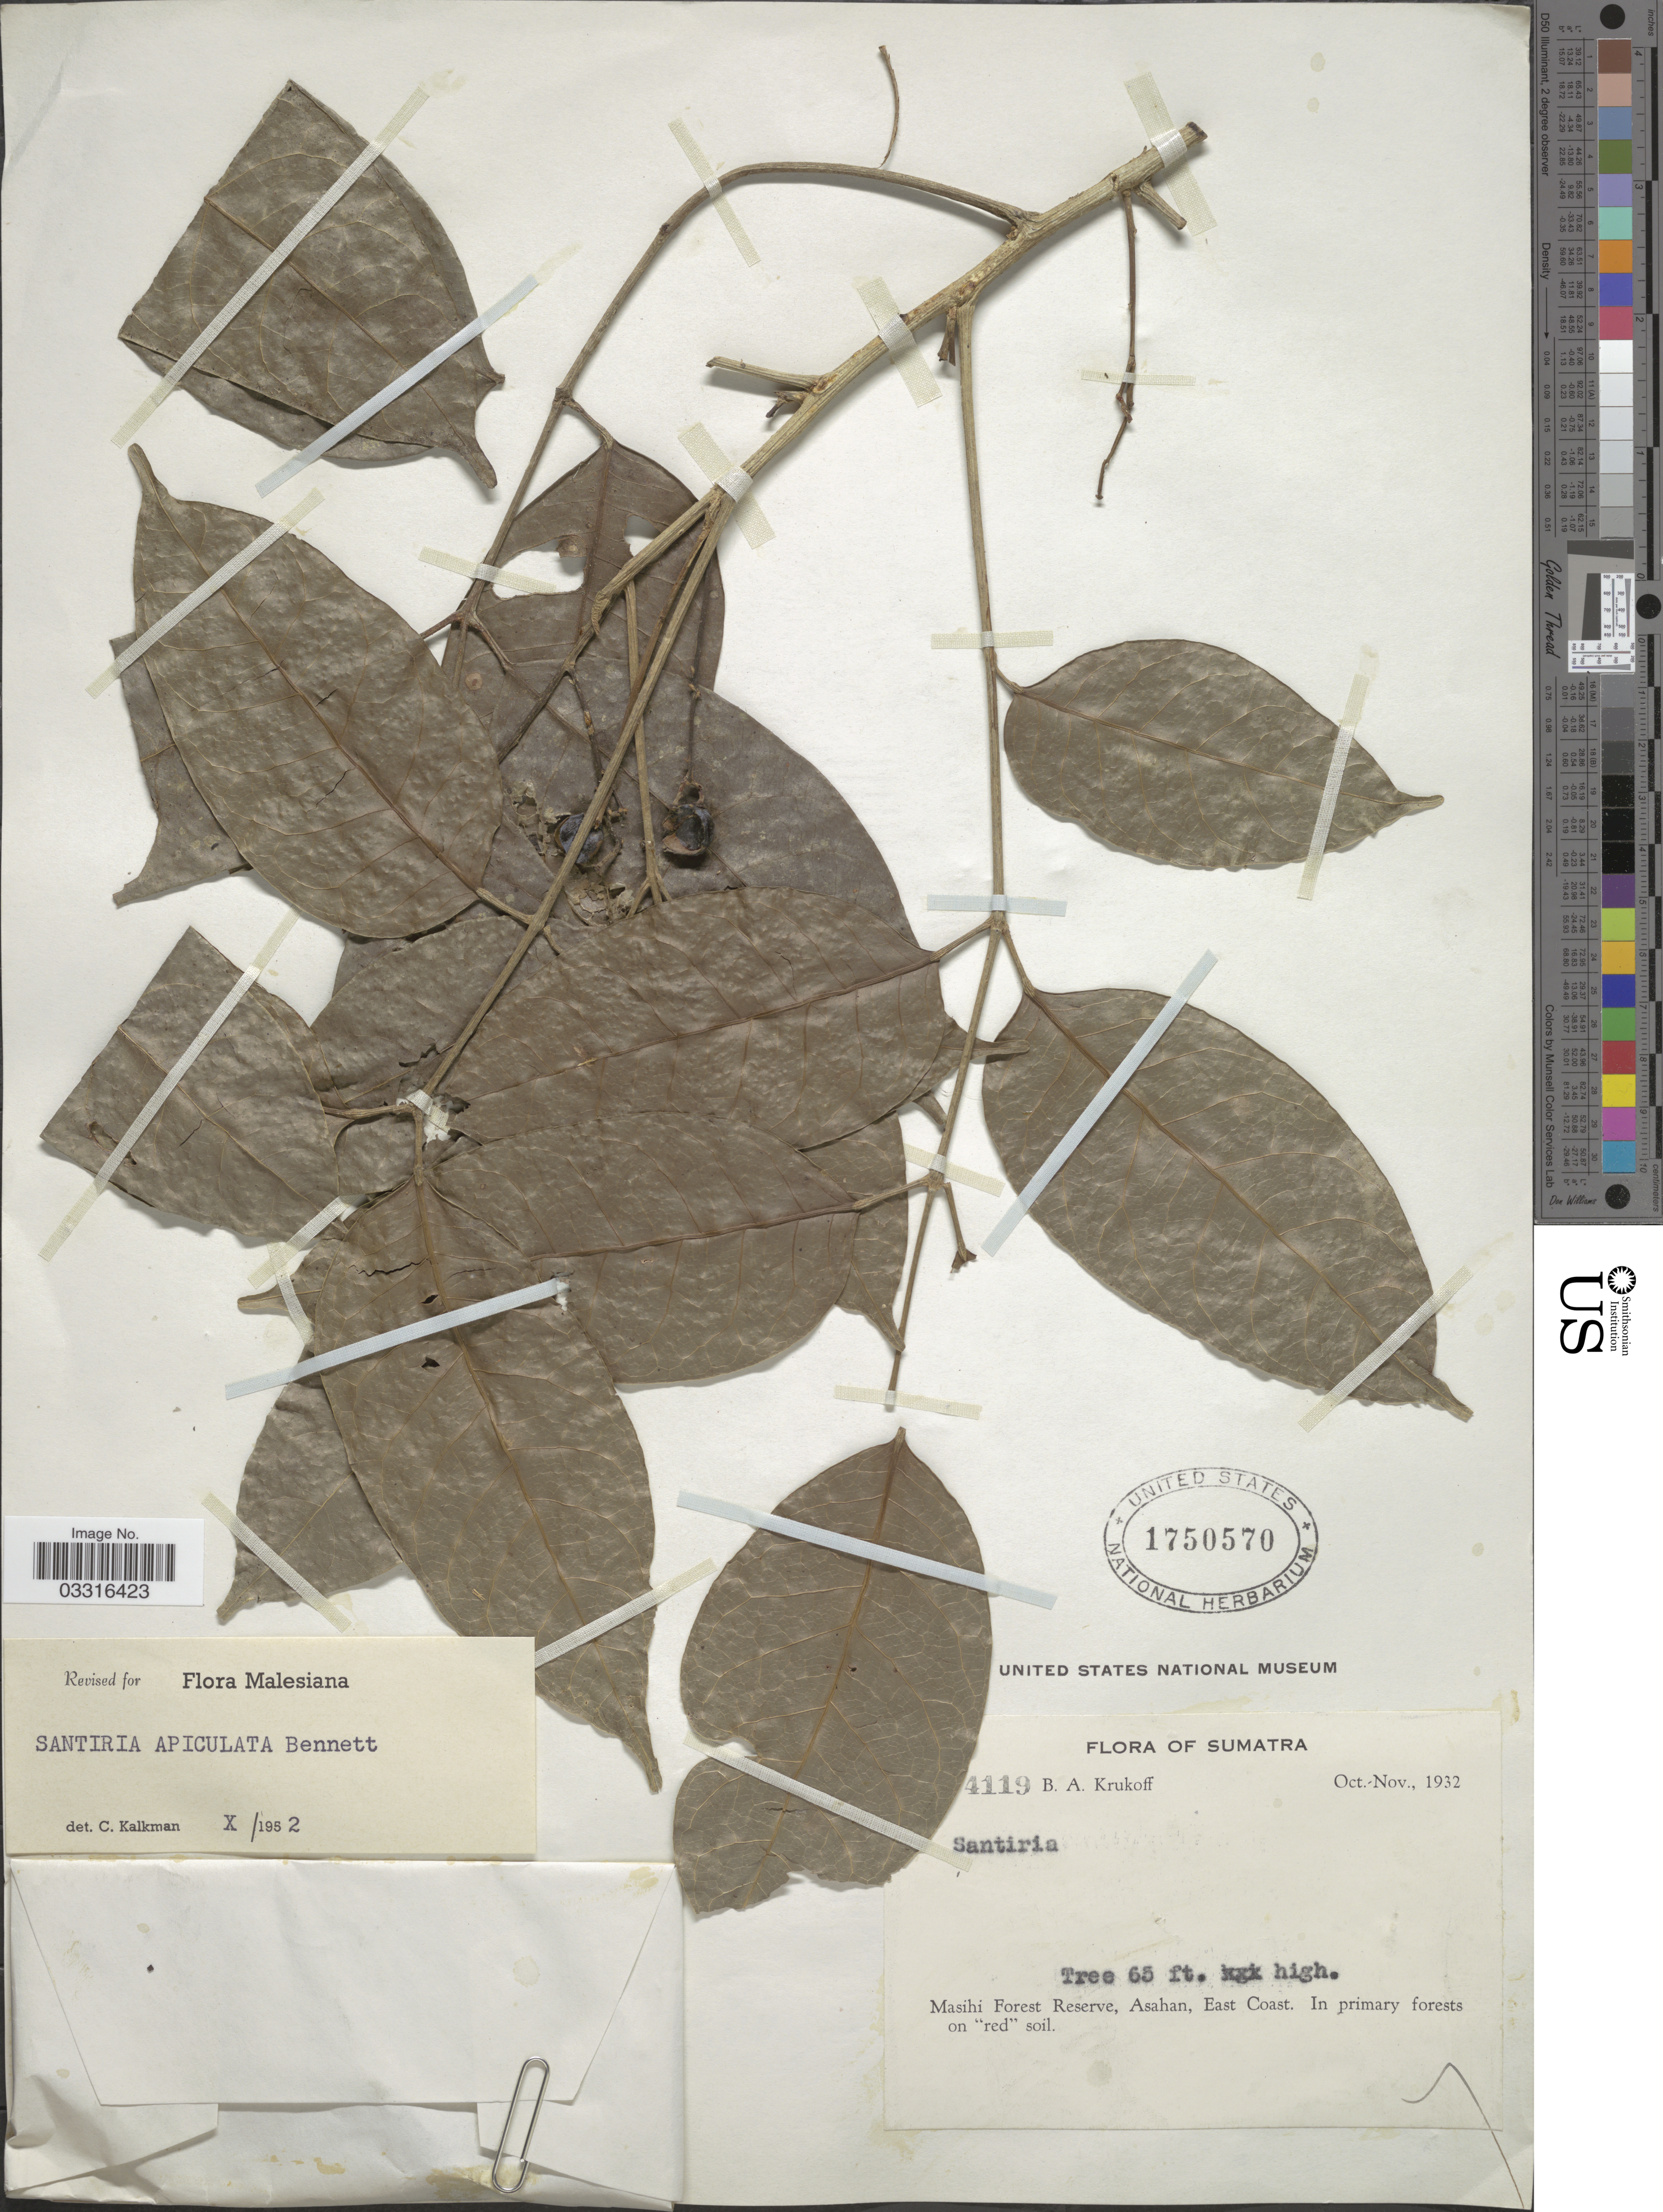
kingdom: Plantae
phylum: Tracheophyta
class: Magnoliopsida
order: Sapindales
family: Burseraceae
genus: Santiria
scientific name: Santiria apiculata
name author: A.W. Benn.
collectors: B. A. Krukoff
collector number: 4419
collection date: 1932-10/1932-11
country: Indonesia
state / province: Sumatra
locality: Masihi Forest Reserve, Asahan, East Coast.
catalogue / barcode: US 1750570